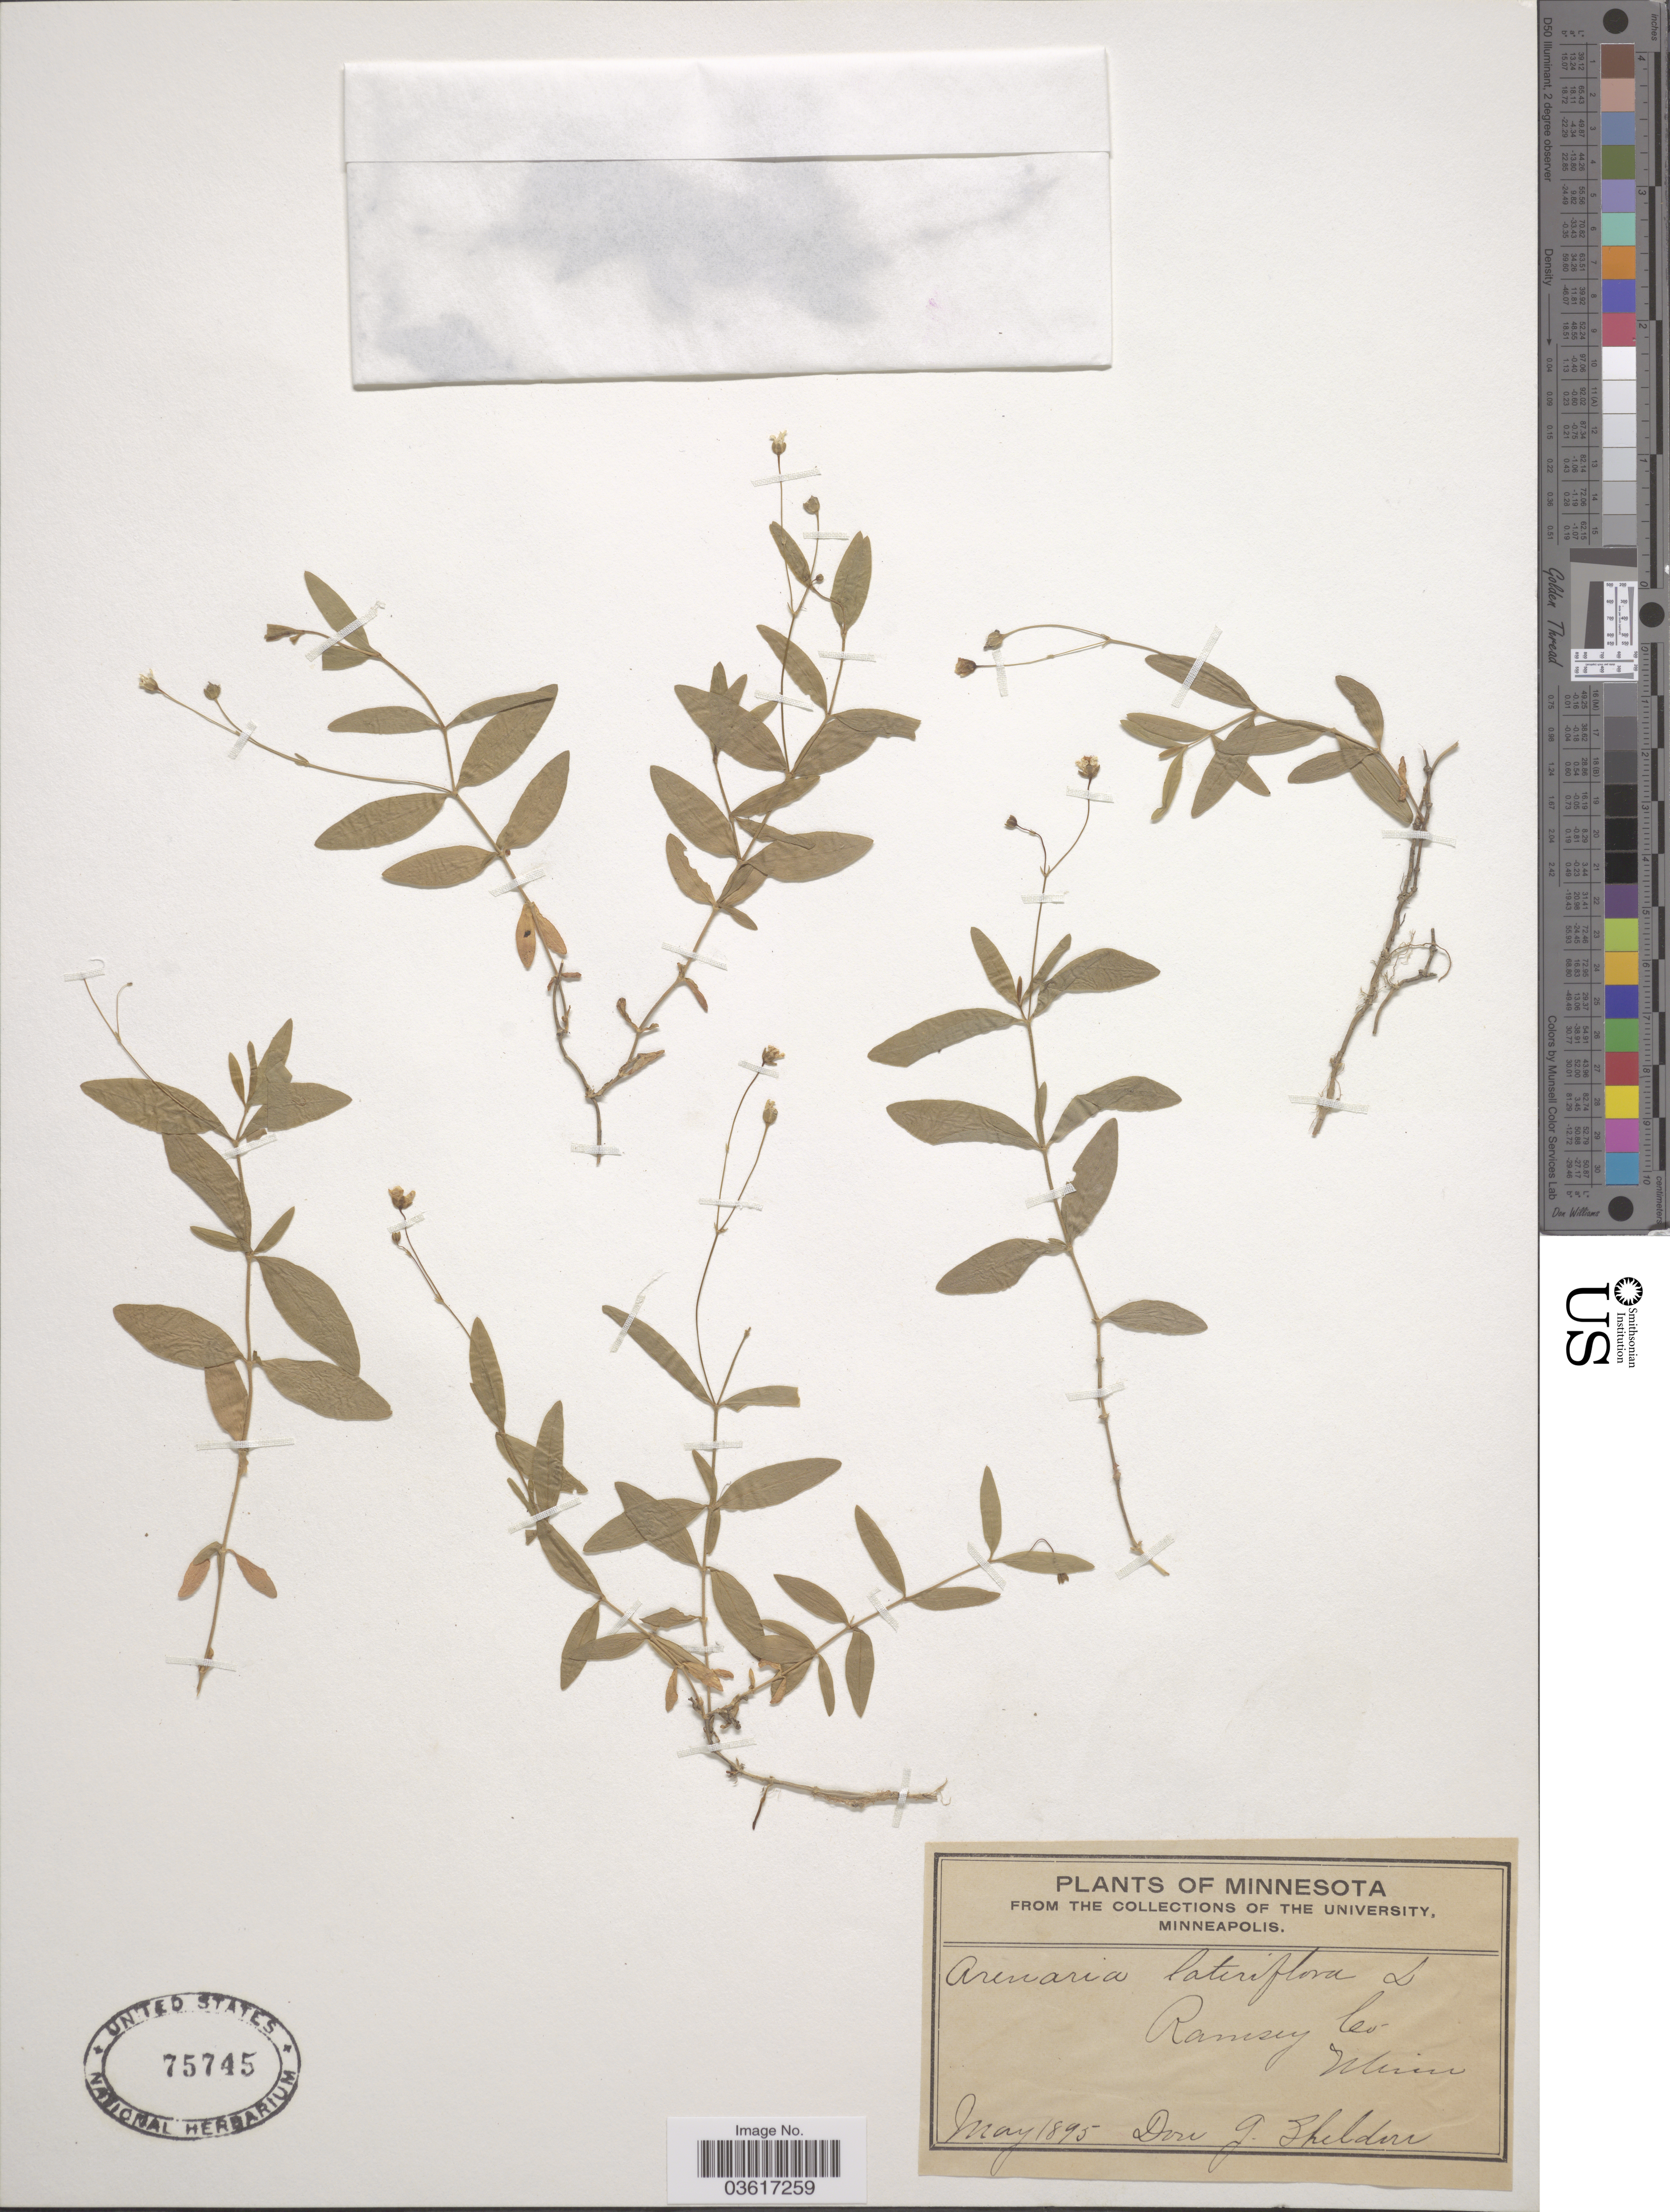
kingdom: Plantae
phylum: Tracheophyta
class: Magnoliopsida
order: Caryophyllales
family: Caryophyllaceae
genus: Moehringia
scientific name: Moehringia lateriflora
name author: (L.) Fenzl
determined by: Strong, Mark T., (BOT), Smithsonian Institution - National Museum of Natural History (UNITED STATES)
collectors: J. L. Sheldon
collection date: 1895-05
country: United States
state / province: Minnesota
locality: Ramsey Co.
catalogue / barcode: US 75745